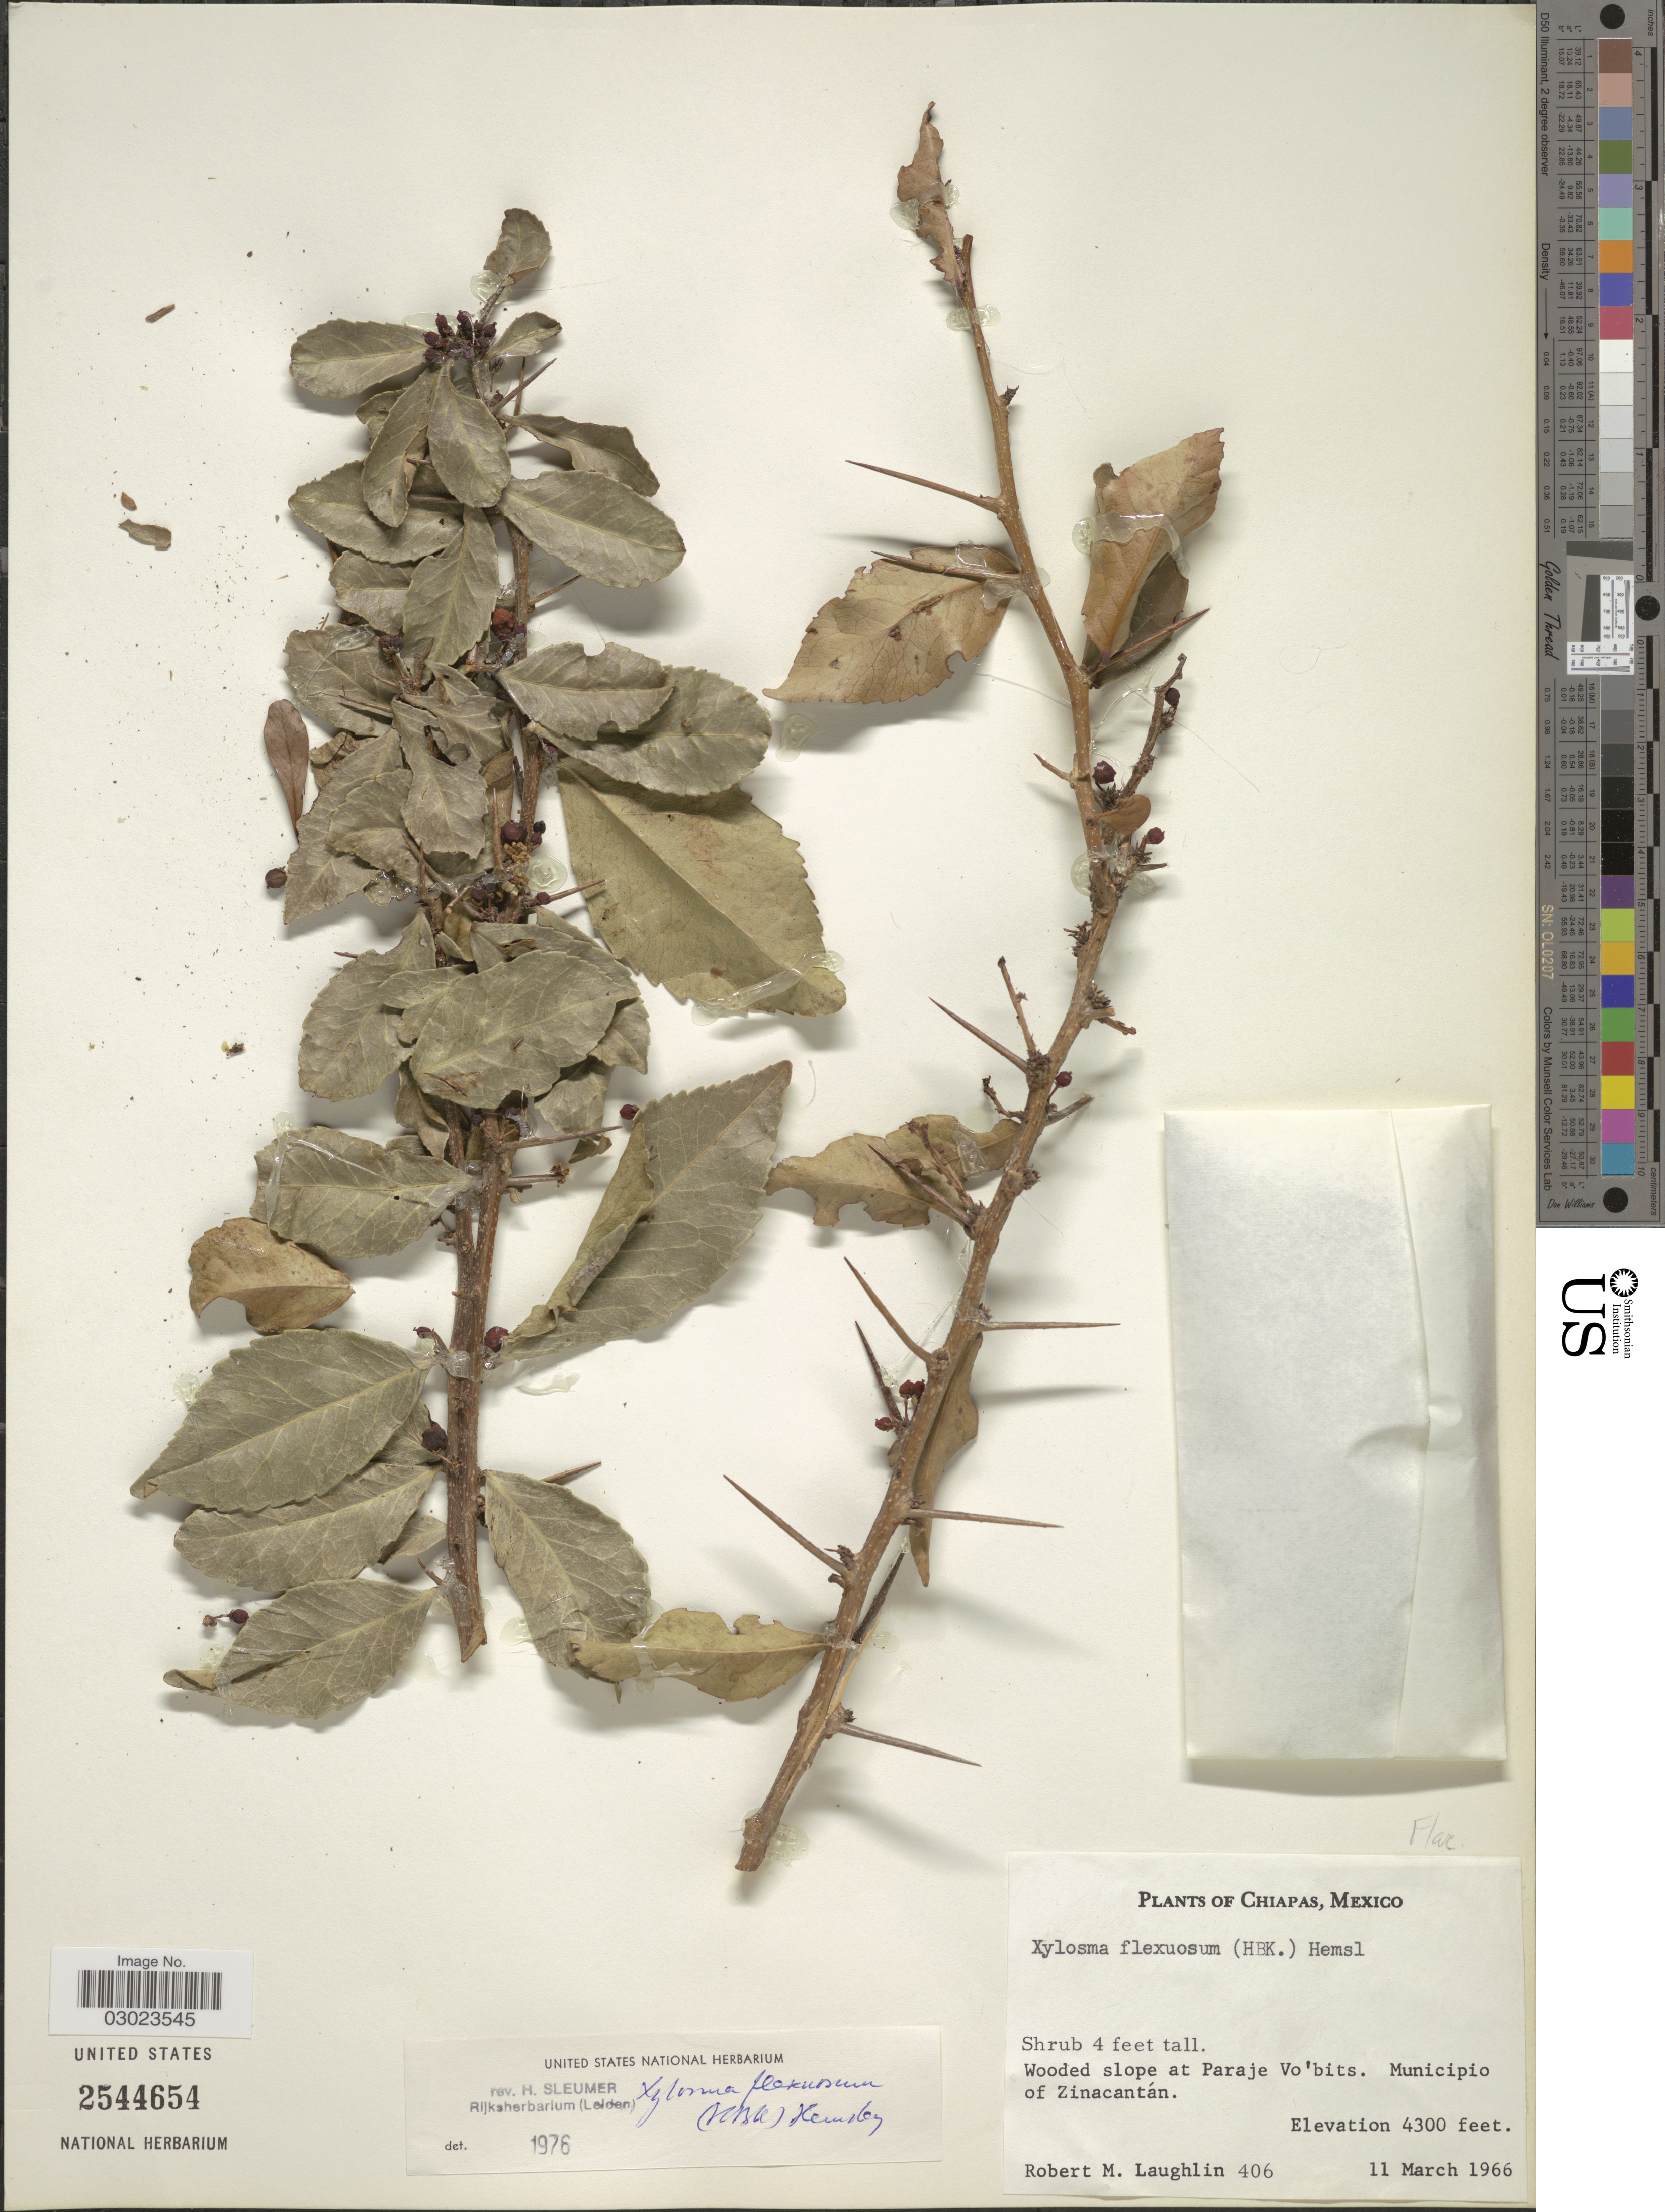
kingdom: Plantae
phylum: Tracheophyta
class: Magnoliopsida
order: Malpighiales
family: Salicaceae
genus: Xylosma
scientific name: Xylosma flexuosa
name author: (Kunth) Hemsl.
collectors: R. M. Laughlin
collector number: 406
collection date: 1966-03-11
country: Mexico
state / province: Chiapas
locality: Chiapas, Wooded slope at Paraje Vo'bits, Municipio of Zinacantán.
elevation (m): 1311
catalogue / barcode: US 2544654